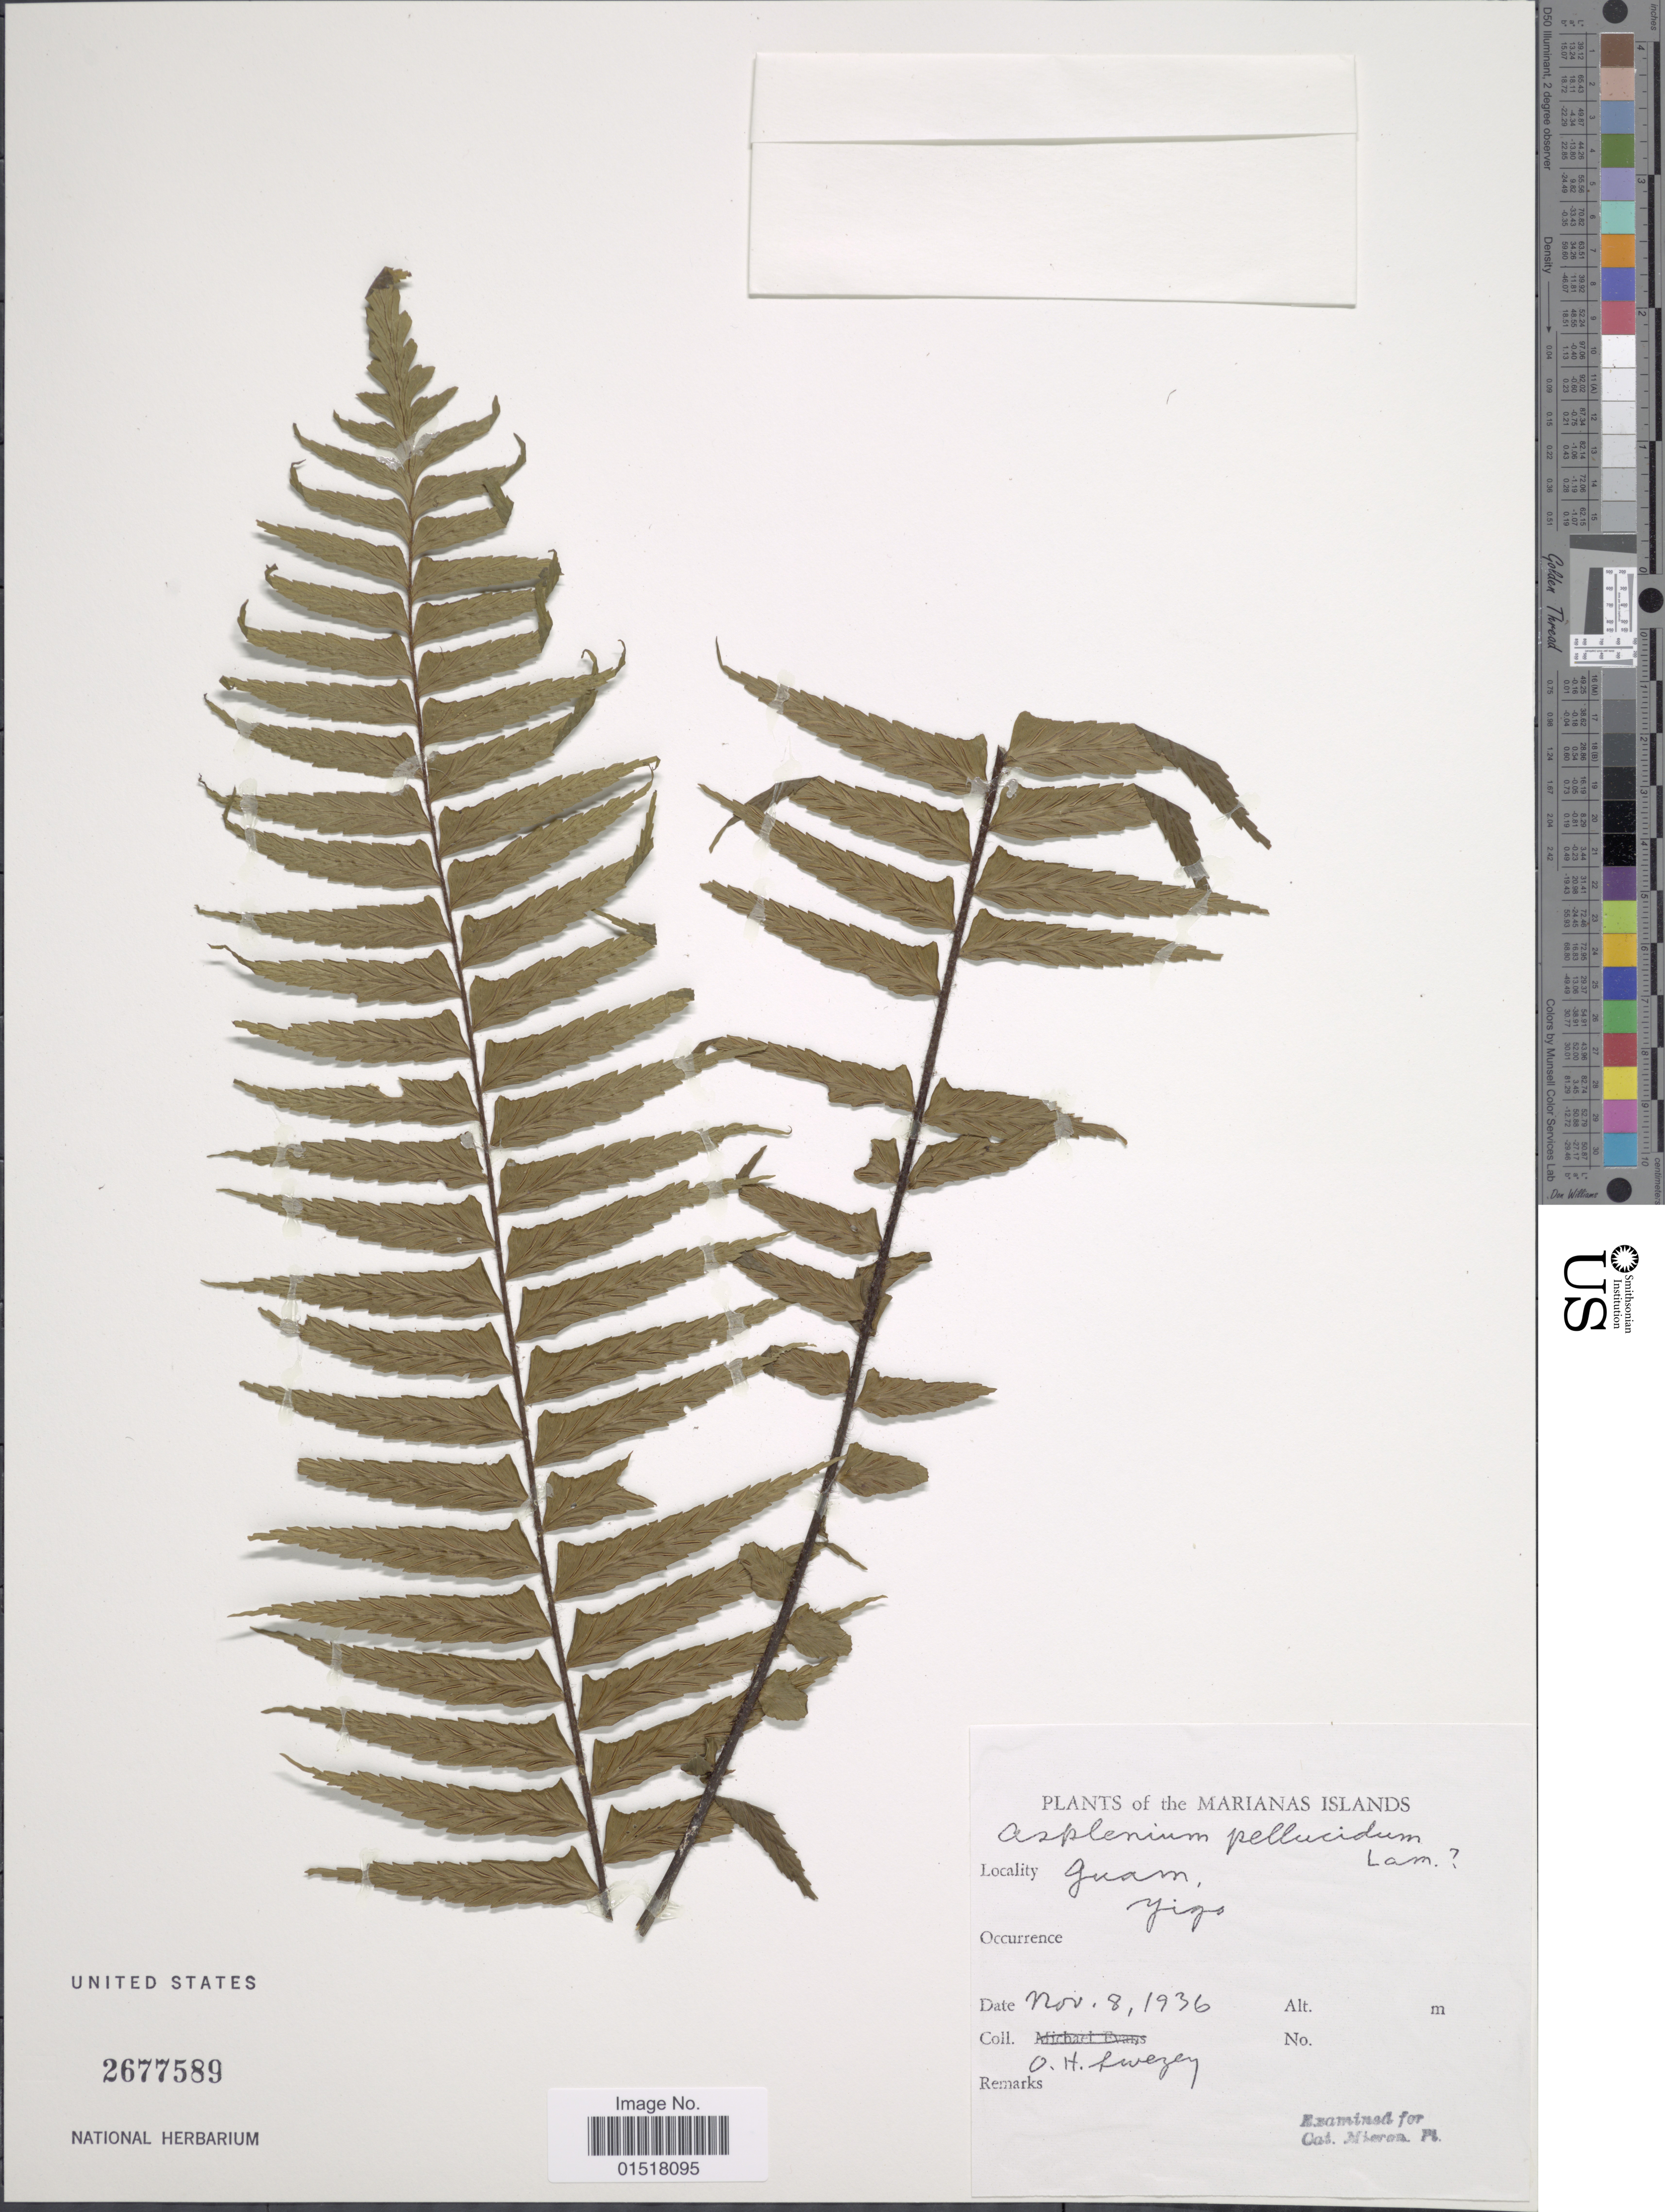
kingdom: Plantae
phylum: Tracheophyta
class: Polypodiopsida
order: Polypodiales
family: Aspleniaceae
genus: Asplenium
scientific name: Asplenium pellucidum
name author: Lam.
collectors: O. H. Swezey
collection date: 1936-11-08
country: Guam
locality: Marianas Islands., Yigo.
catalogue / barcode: US 2677589